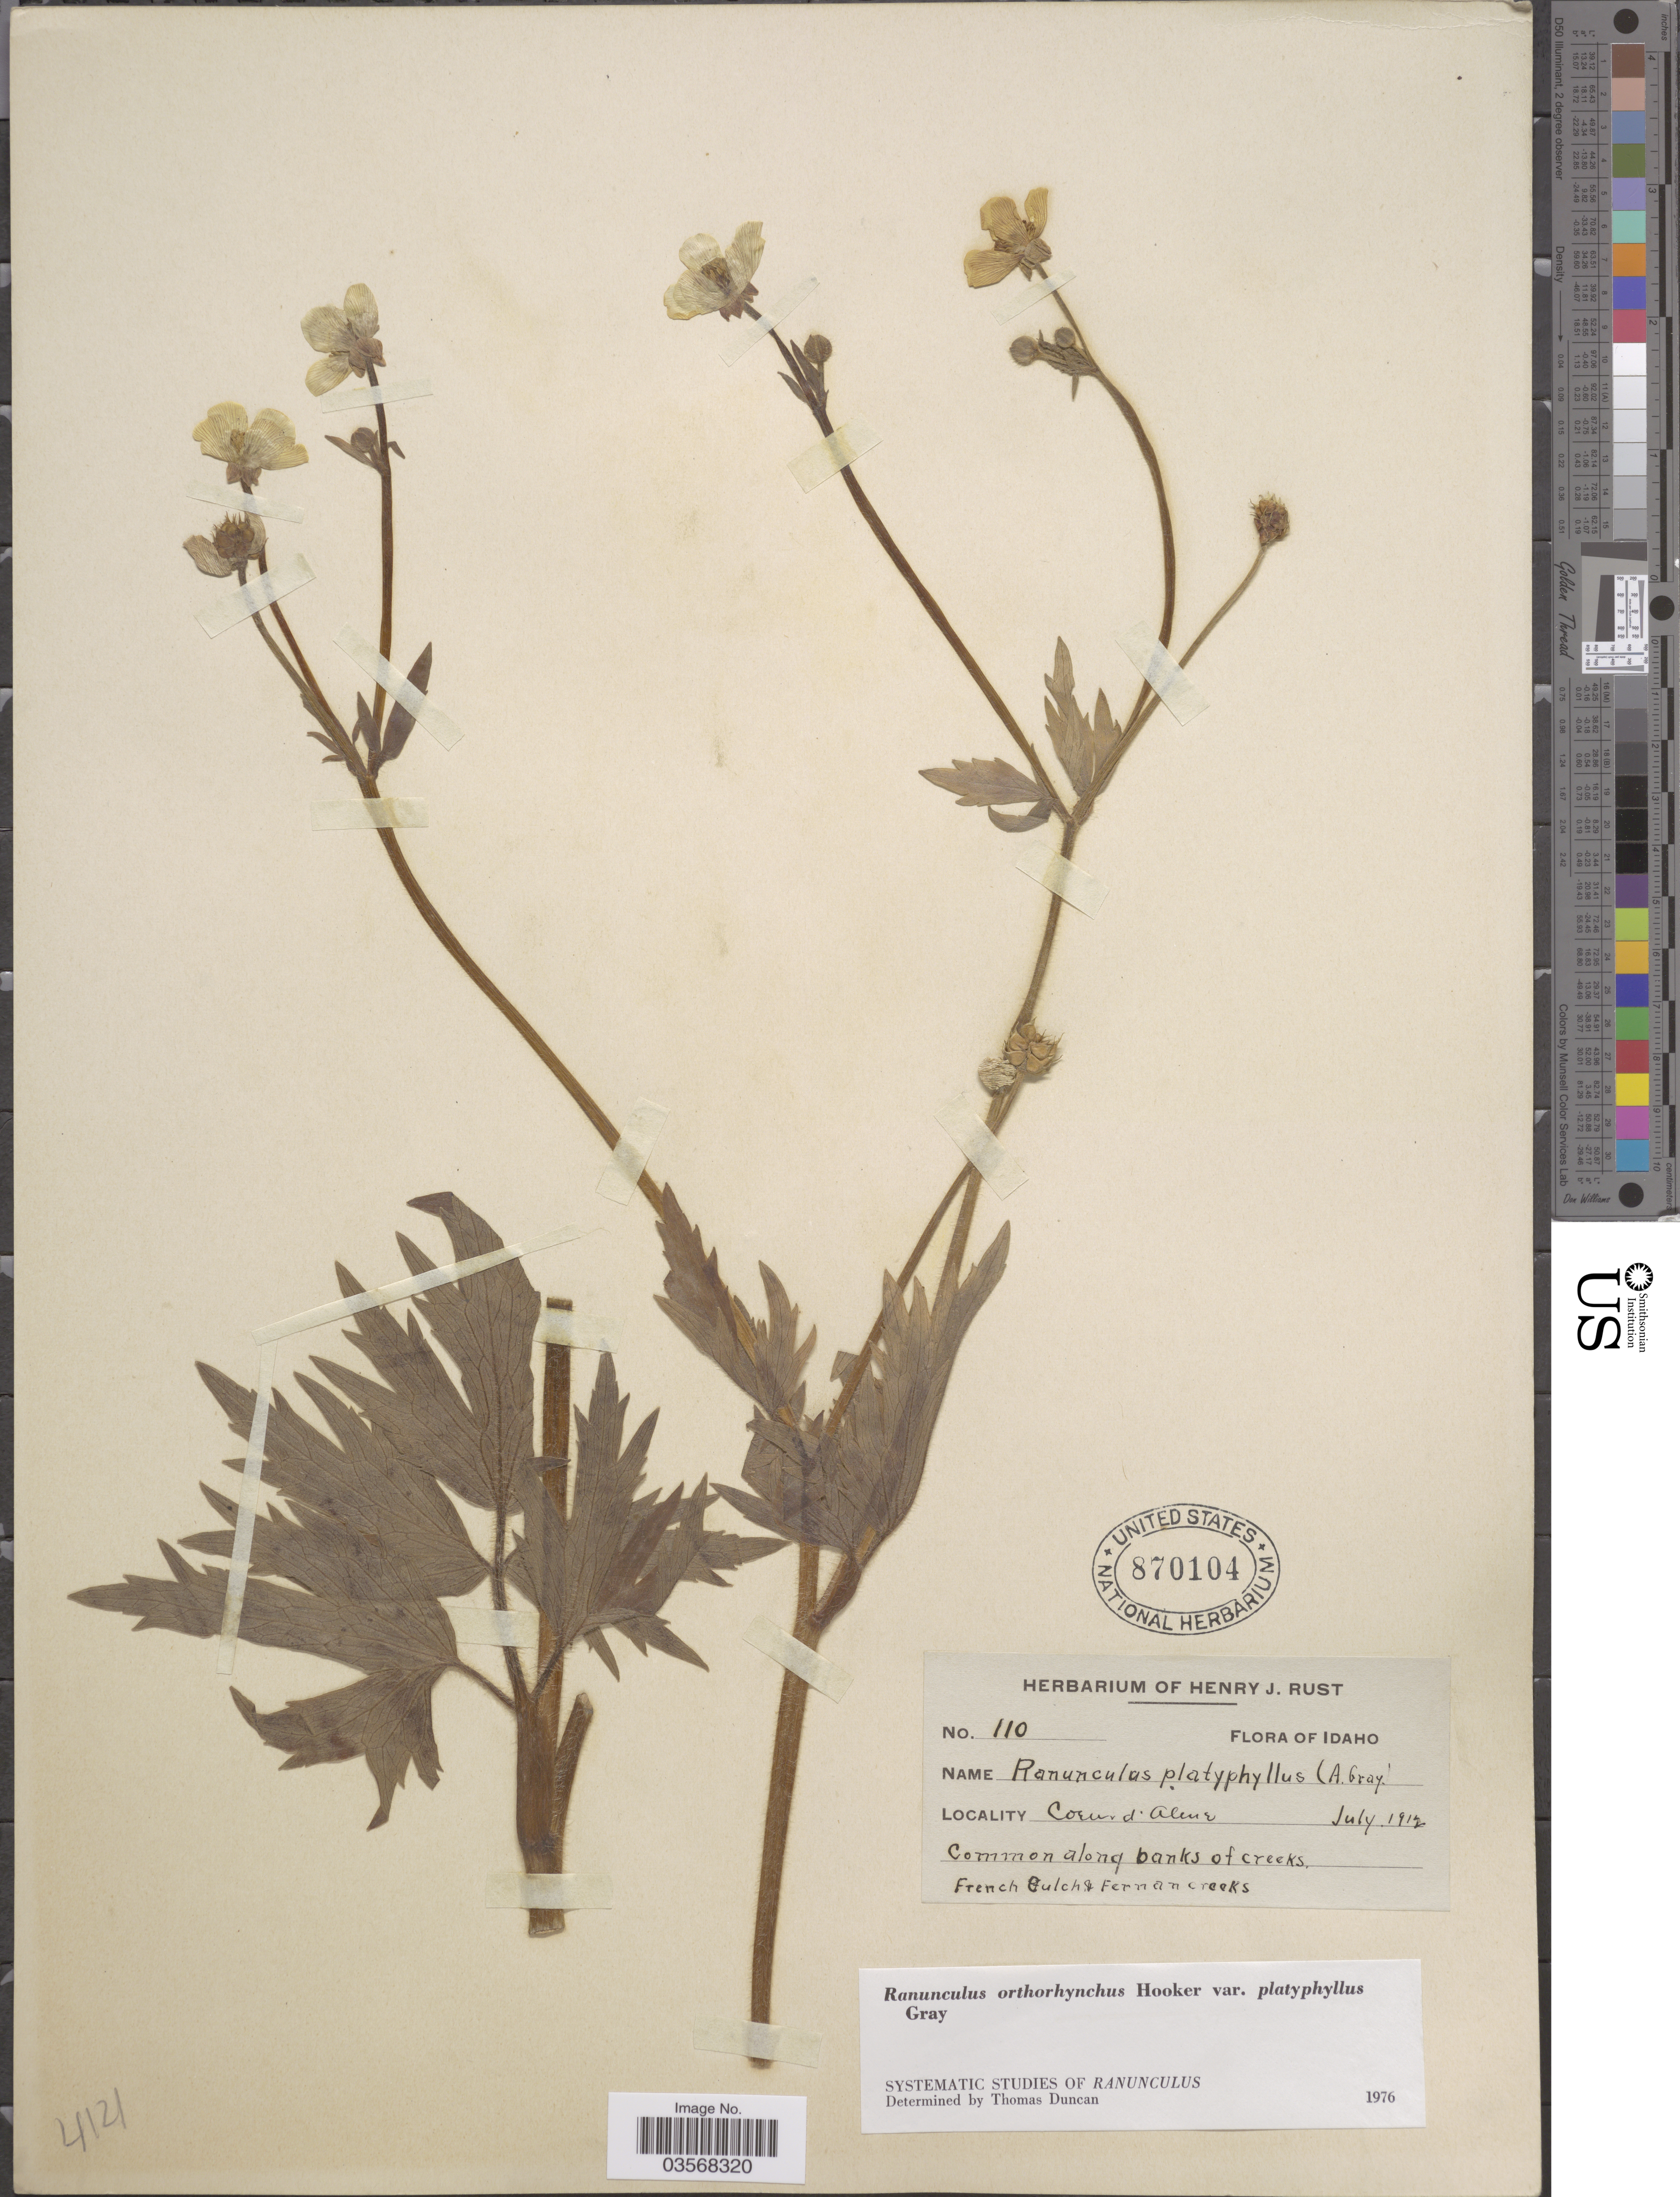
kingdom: Plantae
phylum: Tracheophyta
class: Magnoliopsida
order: Ranunculales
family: Ranunculaceae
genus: Ranunculus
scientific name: Ranunculus orthorhynchus var. platyphyllus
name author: A. Gray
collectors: ex herb. Henry J. Rust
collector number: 110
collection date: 1912-07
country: United States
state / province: Idaho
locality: Coeur d'Alleur. Common along banks of creeks, French Gulch & Fernan creeks.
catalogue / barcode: US 870104